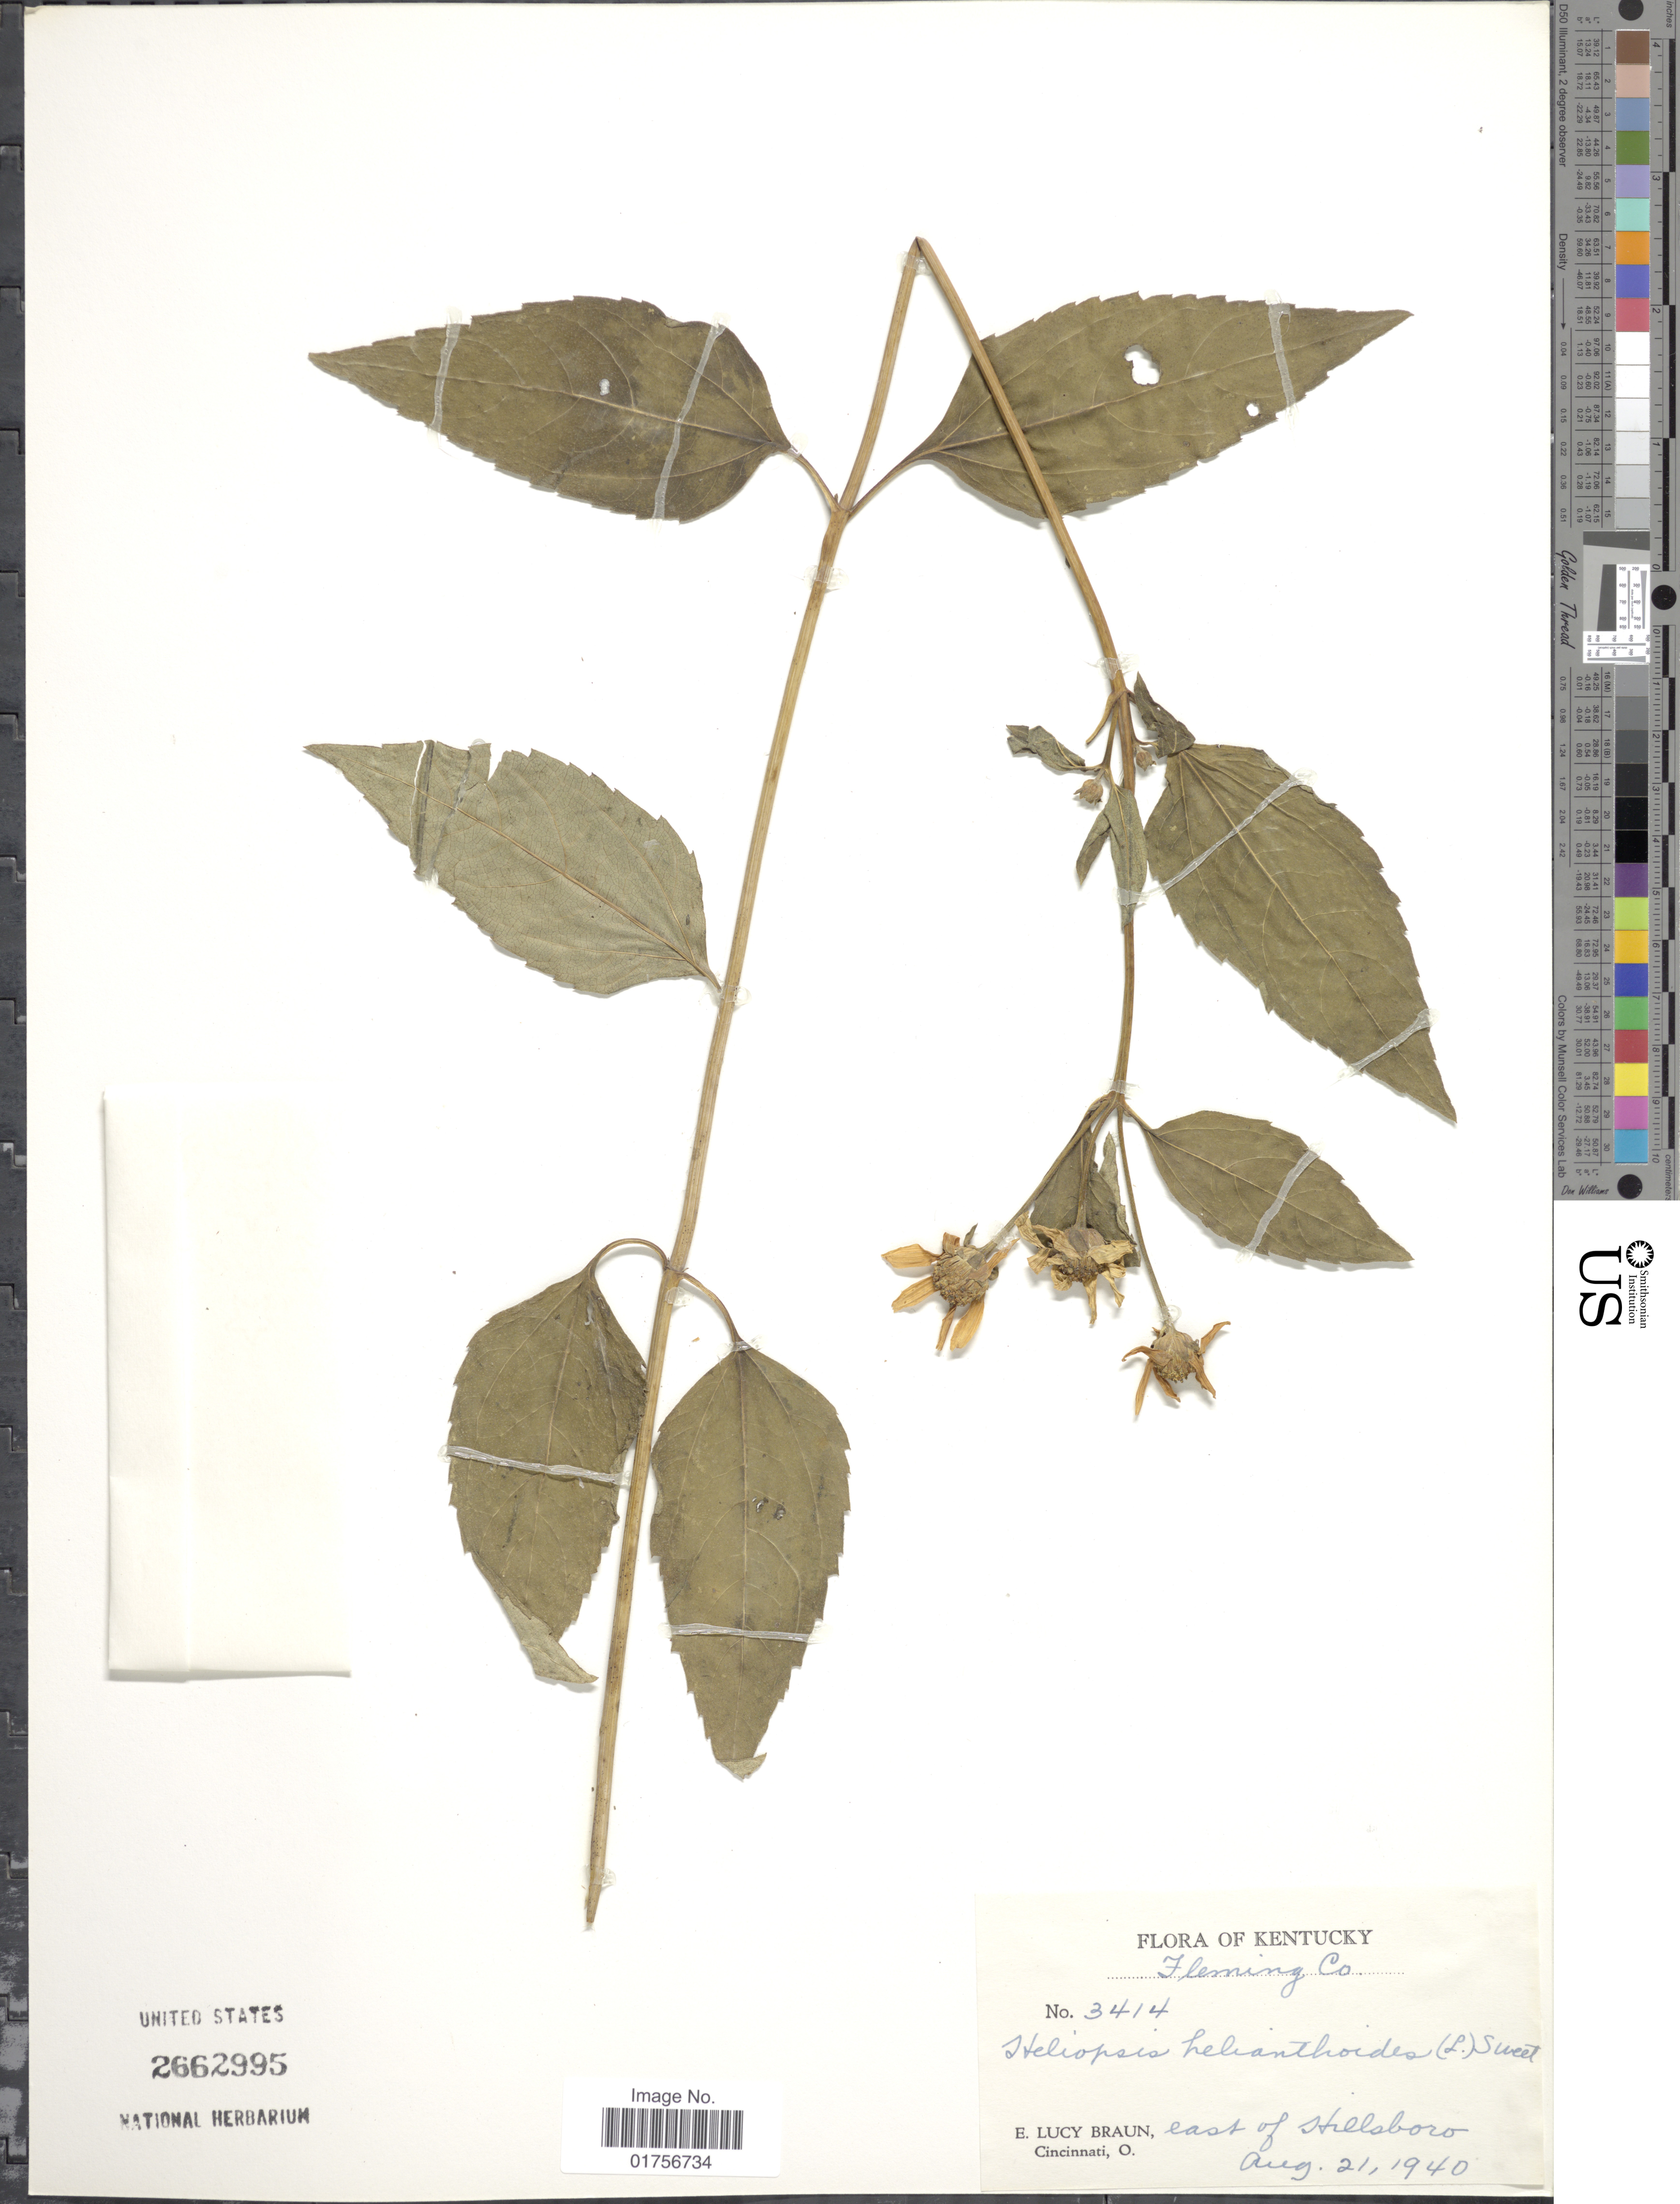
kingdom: Plantae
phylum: Tracheophyta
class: Magnoliopsida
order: Asterales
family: Asteraceae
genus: Heliopsis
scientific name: Heliopsis helianthoides subsp. helianthoides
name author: (L.) Sweet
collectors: E. L. Braun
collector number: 3414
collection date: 1940-08-21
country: United States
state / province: Kentucky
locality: Fleming Co., East of Hillsboro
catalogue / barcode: US 2662995